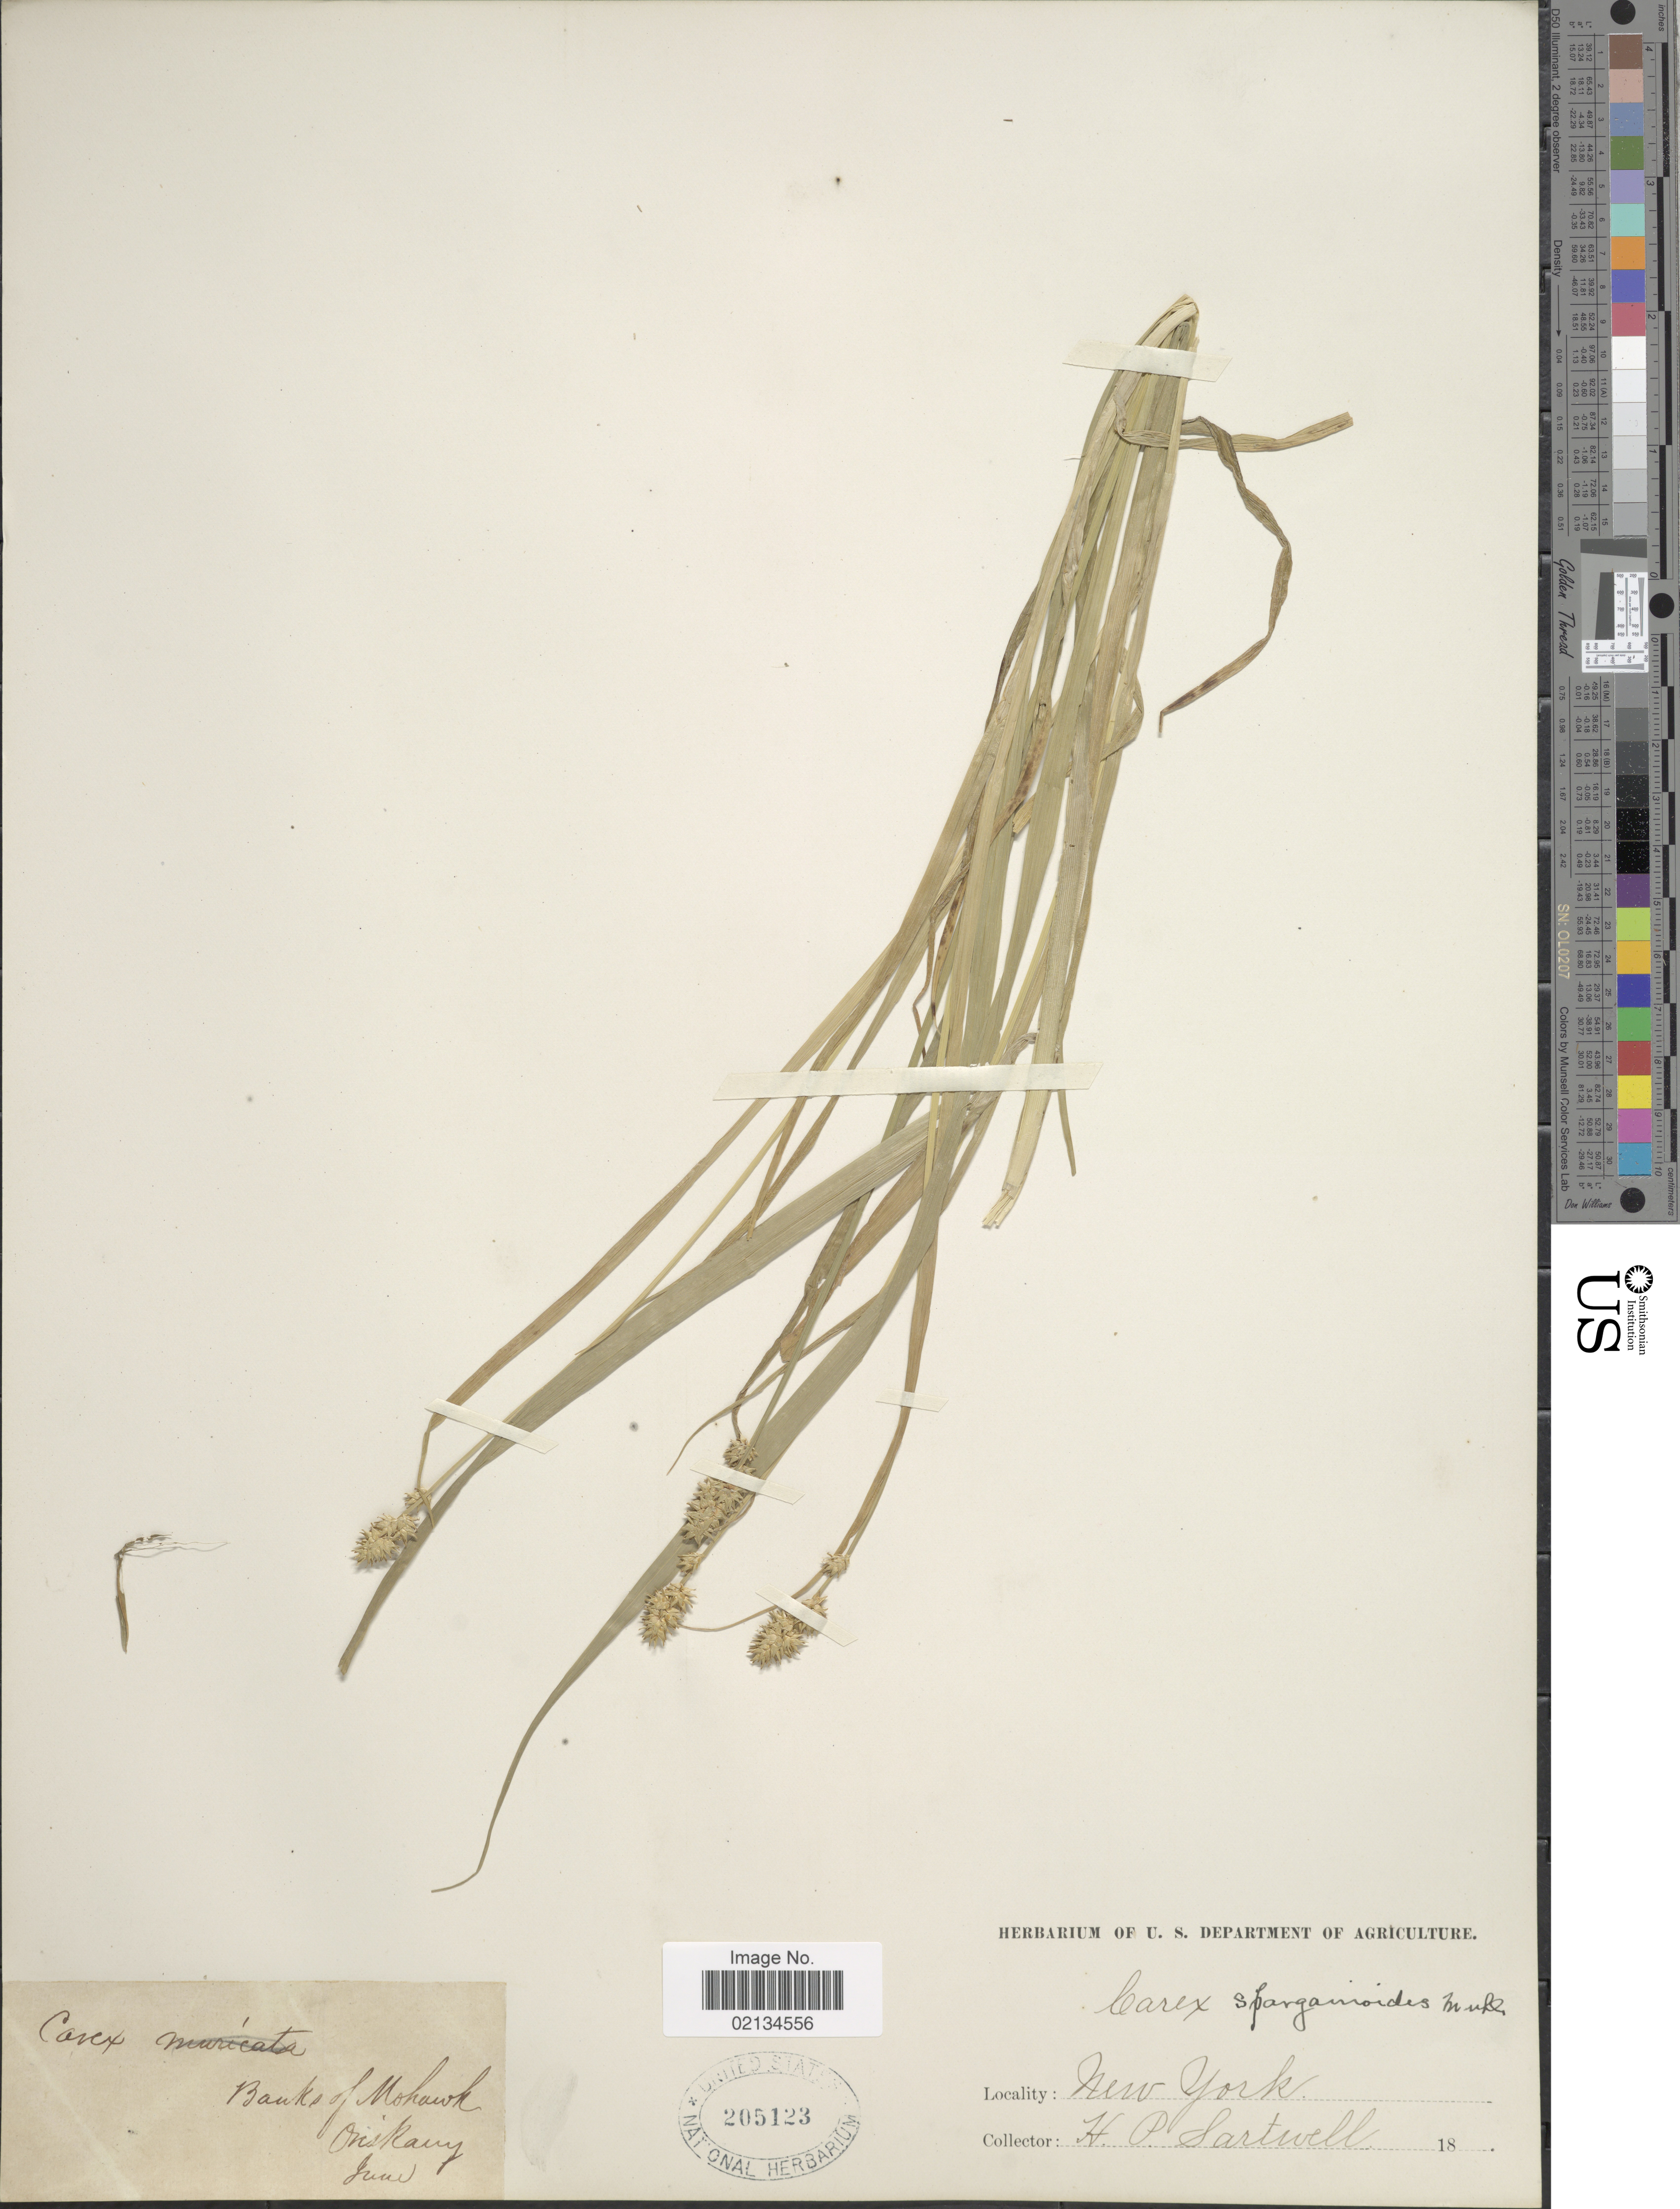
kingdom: Plantae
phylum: Tracheophyta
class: Liliopsida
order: Poales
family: Cyperaceae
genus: Carex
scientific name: Carex sparganioides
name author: Muhl. ex Willd.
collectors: H. P. Sartwell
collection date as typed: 18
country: United States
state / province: New York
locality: Banks of Mohawk, Oniskany.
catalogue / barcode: US 205123